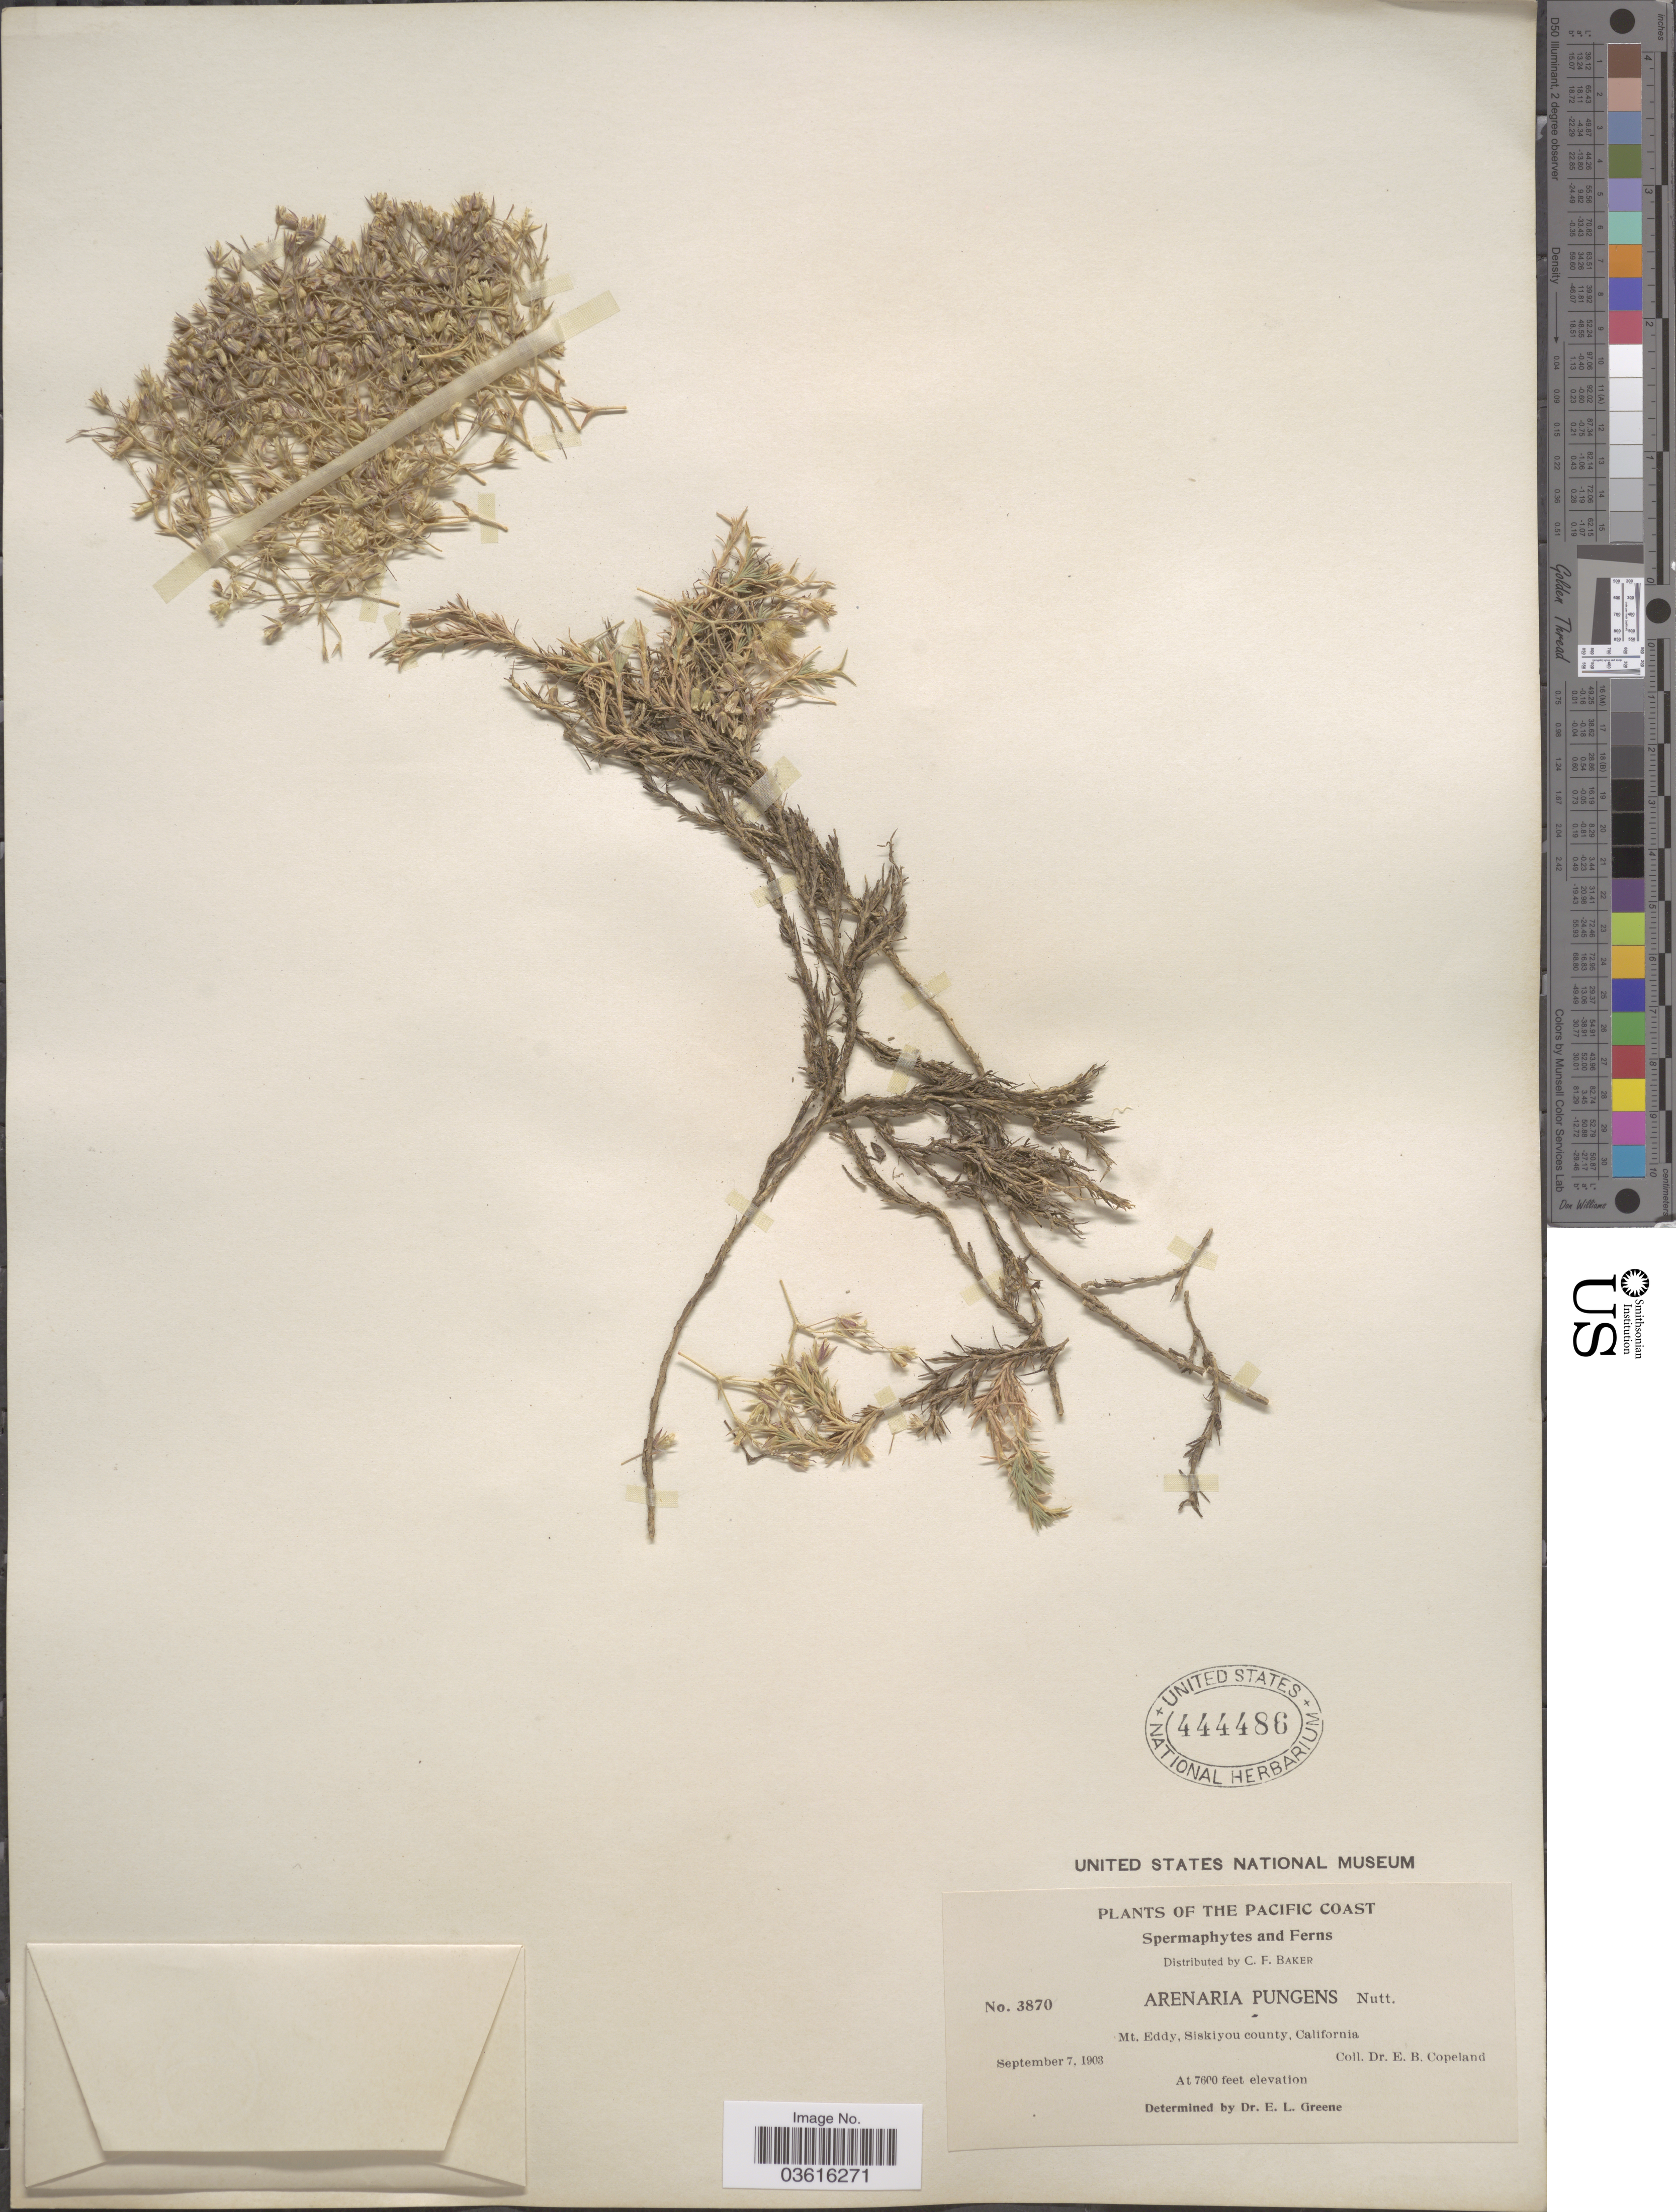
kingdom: Plantae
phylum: Tracheophyta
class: Magnoliopsida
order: Caryophyllales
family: Caryophyllaceae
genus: Minuartia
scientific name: Minuartia nuttallii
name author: (Pax) Briq.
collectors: E. B. Copeland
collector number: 3870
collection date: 1903-09-07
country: United States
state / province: California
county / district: Siskiyou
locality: The Pacific Coast. Mt. Eddy, Siskiyou county.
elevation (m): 2316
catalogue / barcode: US 444486